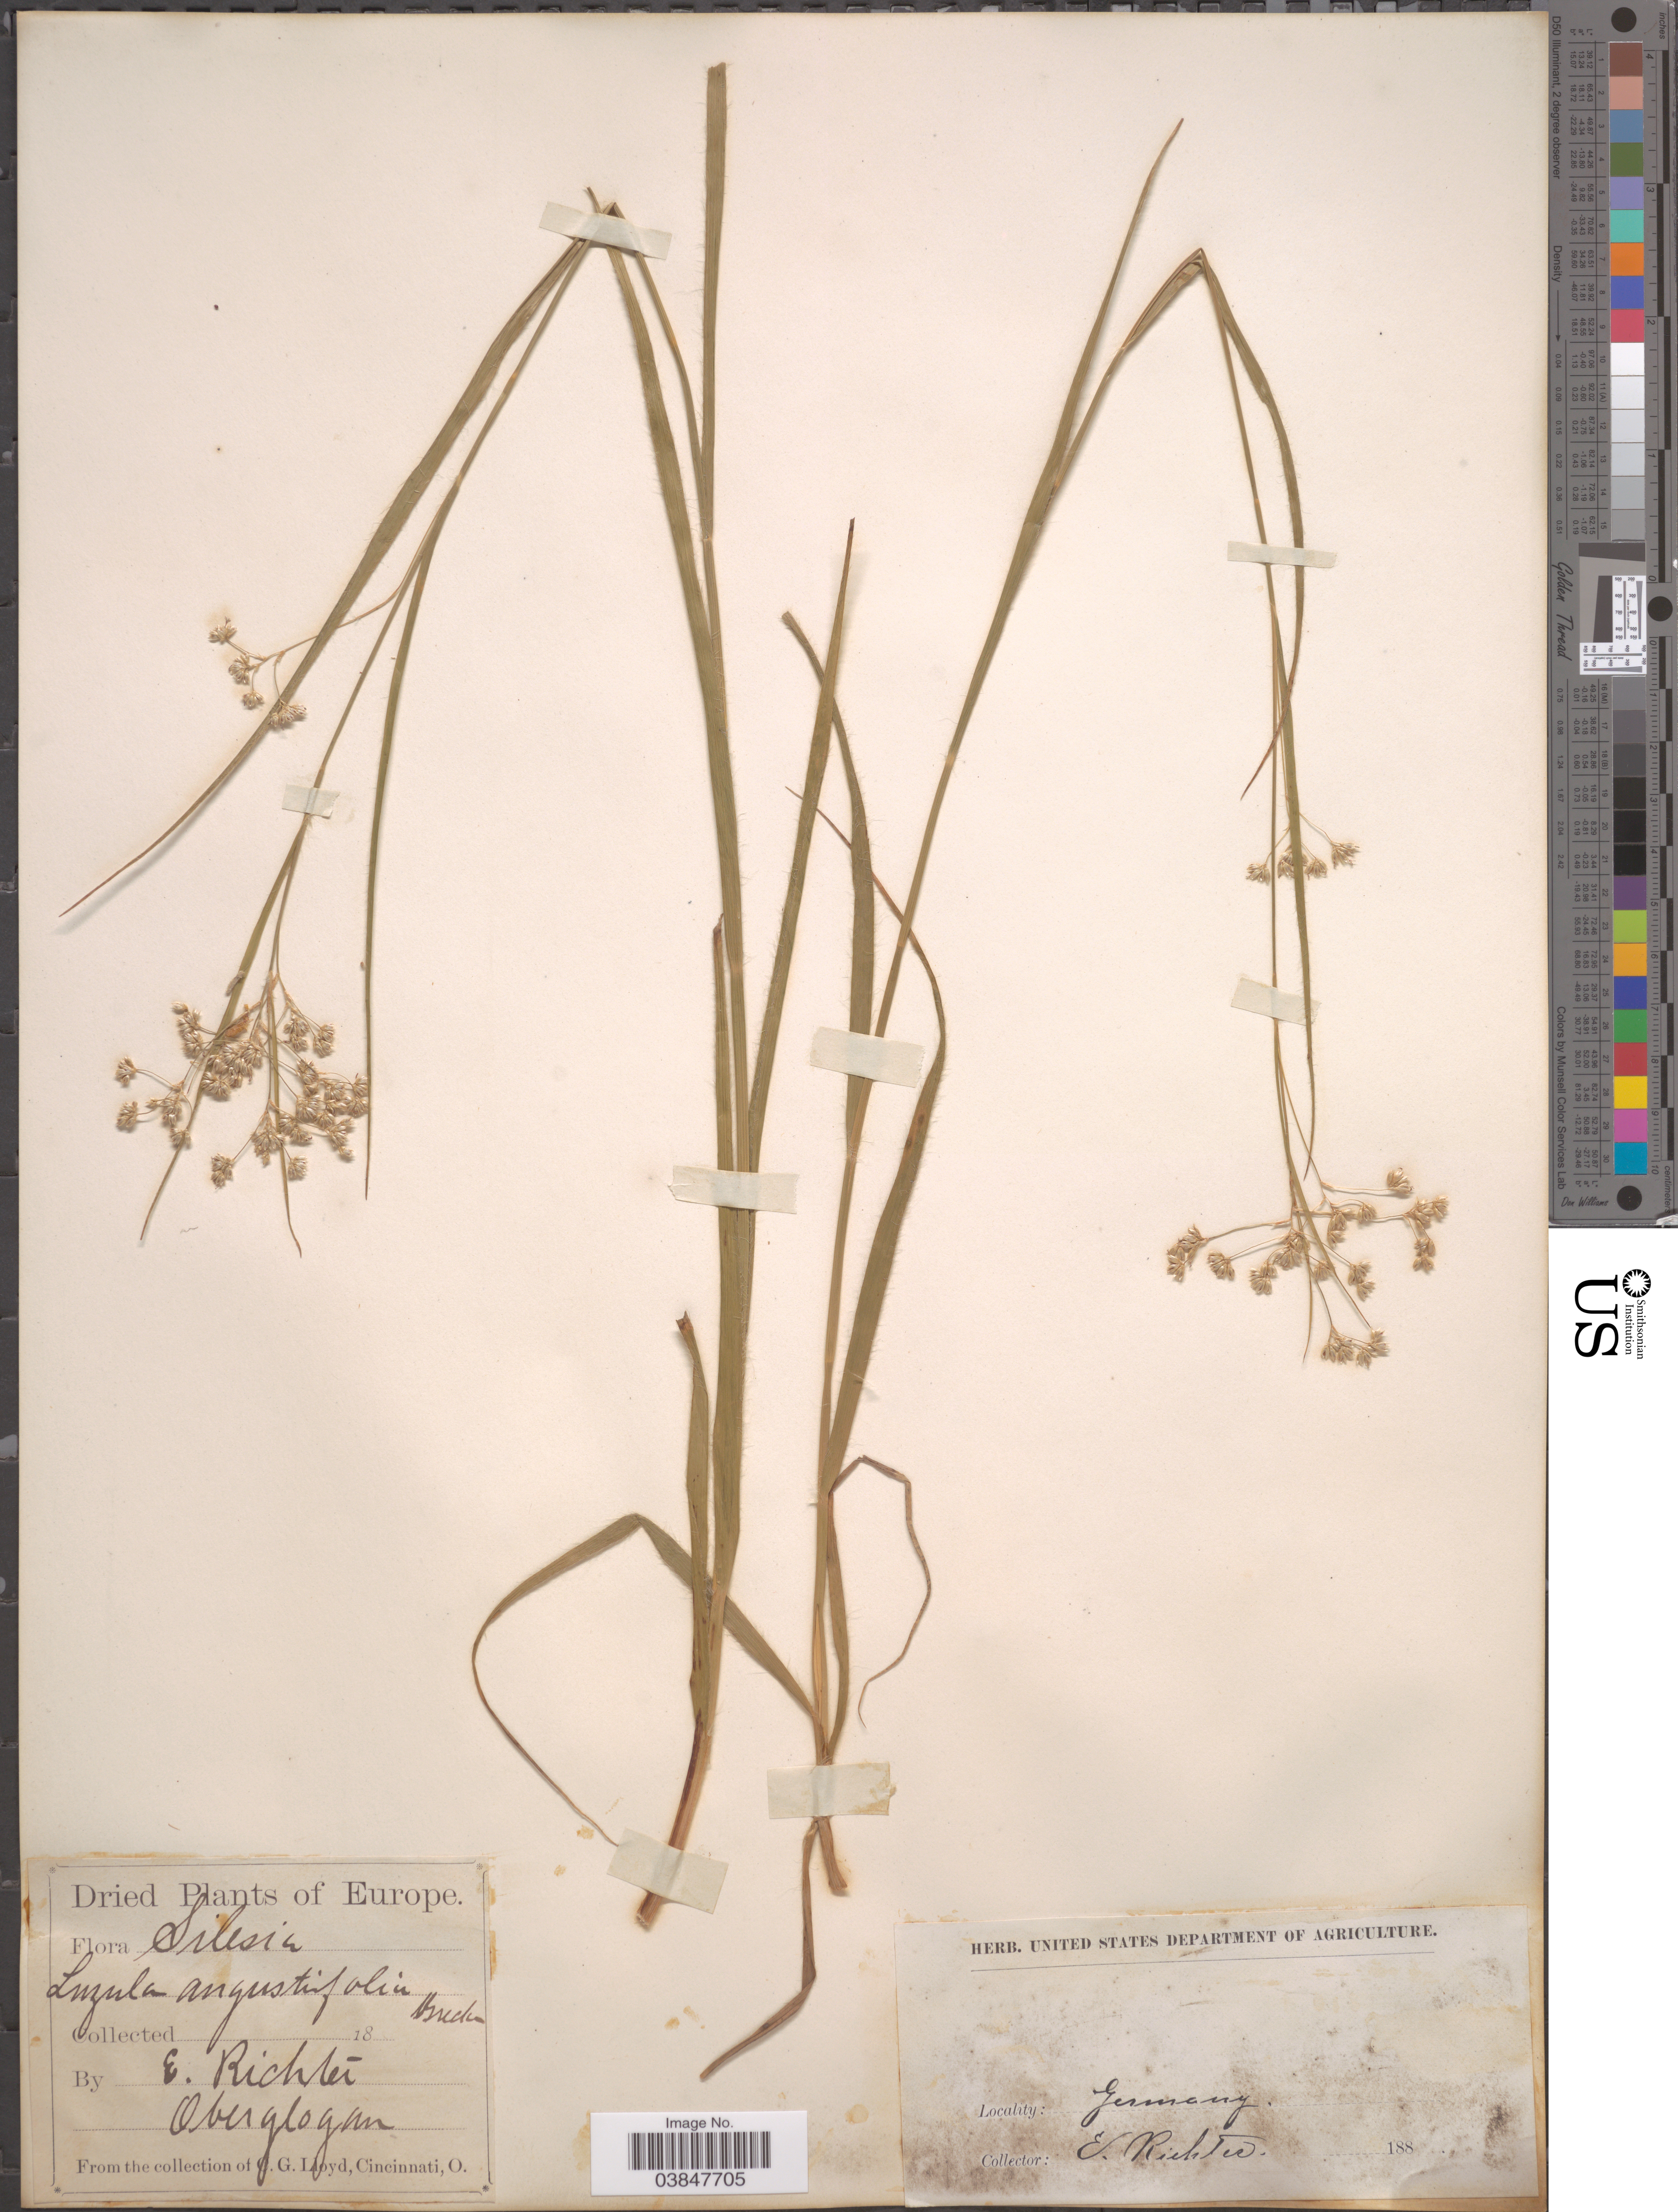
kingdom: Plantae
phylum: Tracheophyta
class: Liliopsida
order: Poales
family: Juncaceae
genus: Luzula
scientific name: Luzula campestris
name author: (L.) DC.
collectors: E. Richter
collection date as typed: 188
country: Germany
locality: Oberglogan.